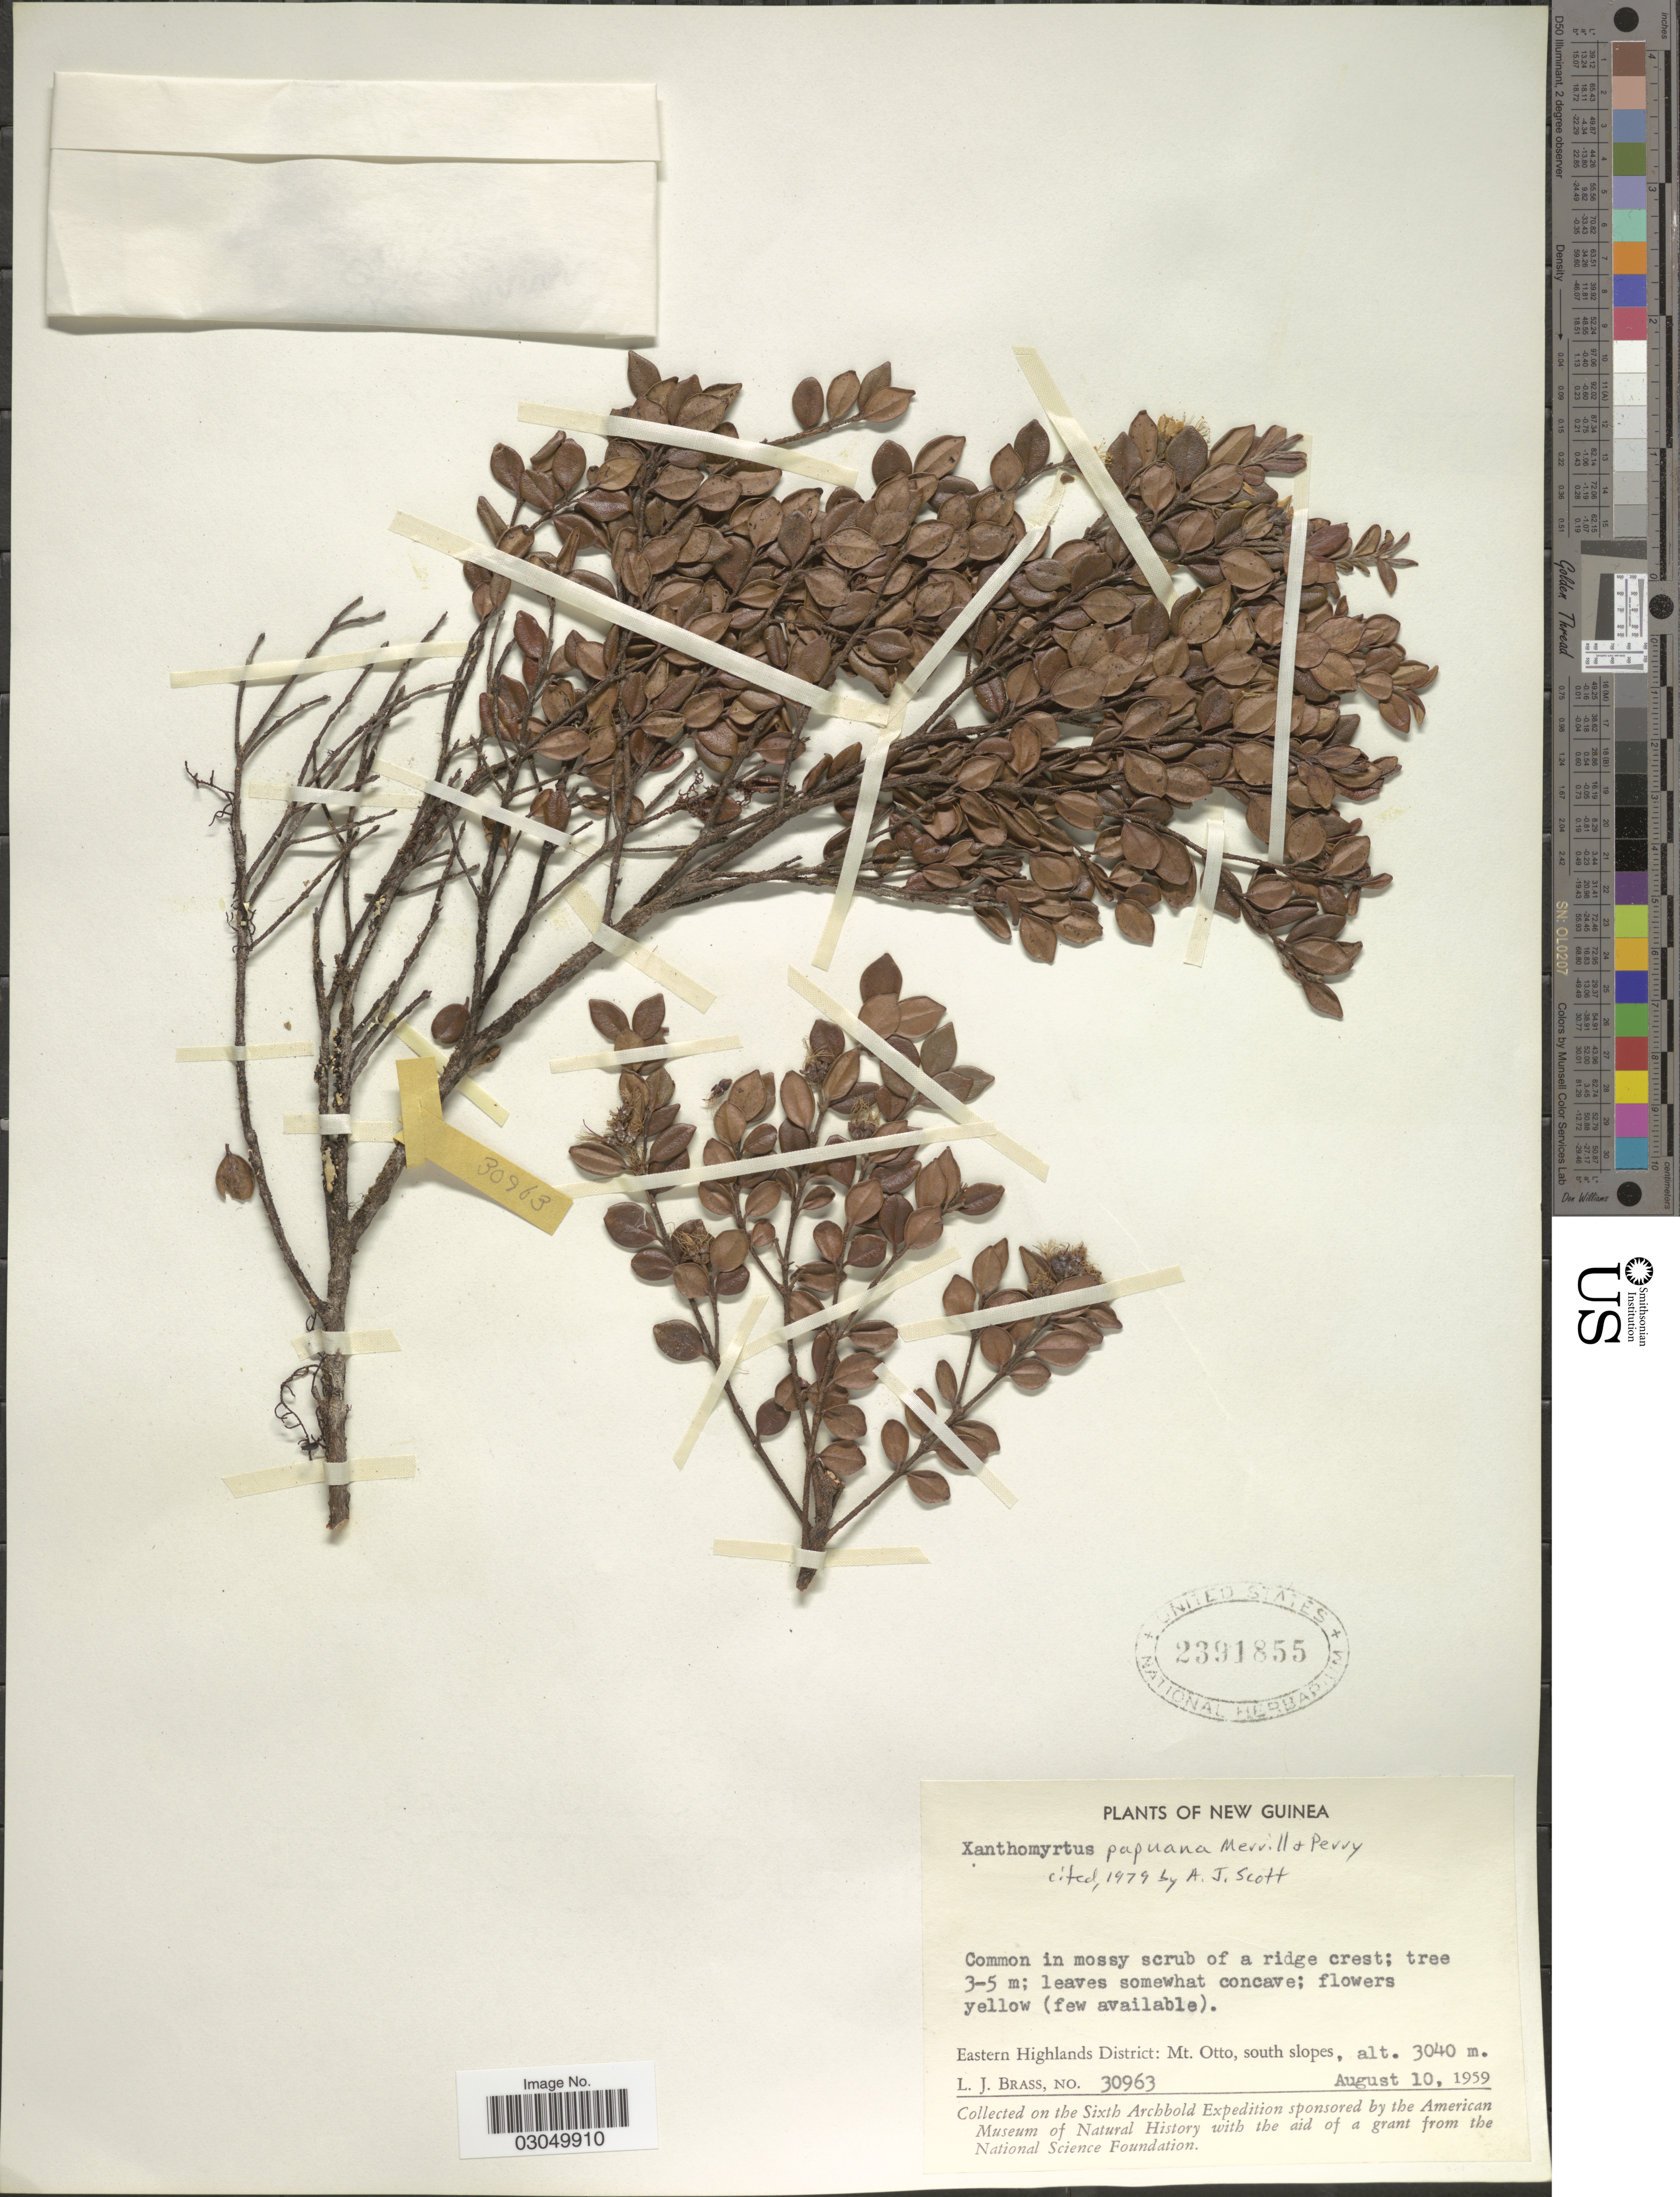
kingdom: Plantae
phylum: Tracheophyta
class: Magnoliopsida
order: Myrtales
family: Myrtaceae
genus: Xanthomyrtus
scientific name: Xanthomyrtus papuana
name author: Merr. & L.M. Perry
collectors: L. J. Brass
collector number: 30963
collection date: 1959-08-10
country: Papua New Guinea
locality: New Guinea. Eastern Highlands District: Mt. Otto, south slopes.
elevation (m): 3040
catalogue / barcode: US 2391855